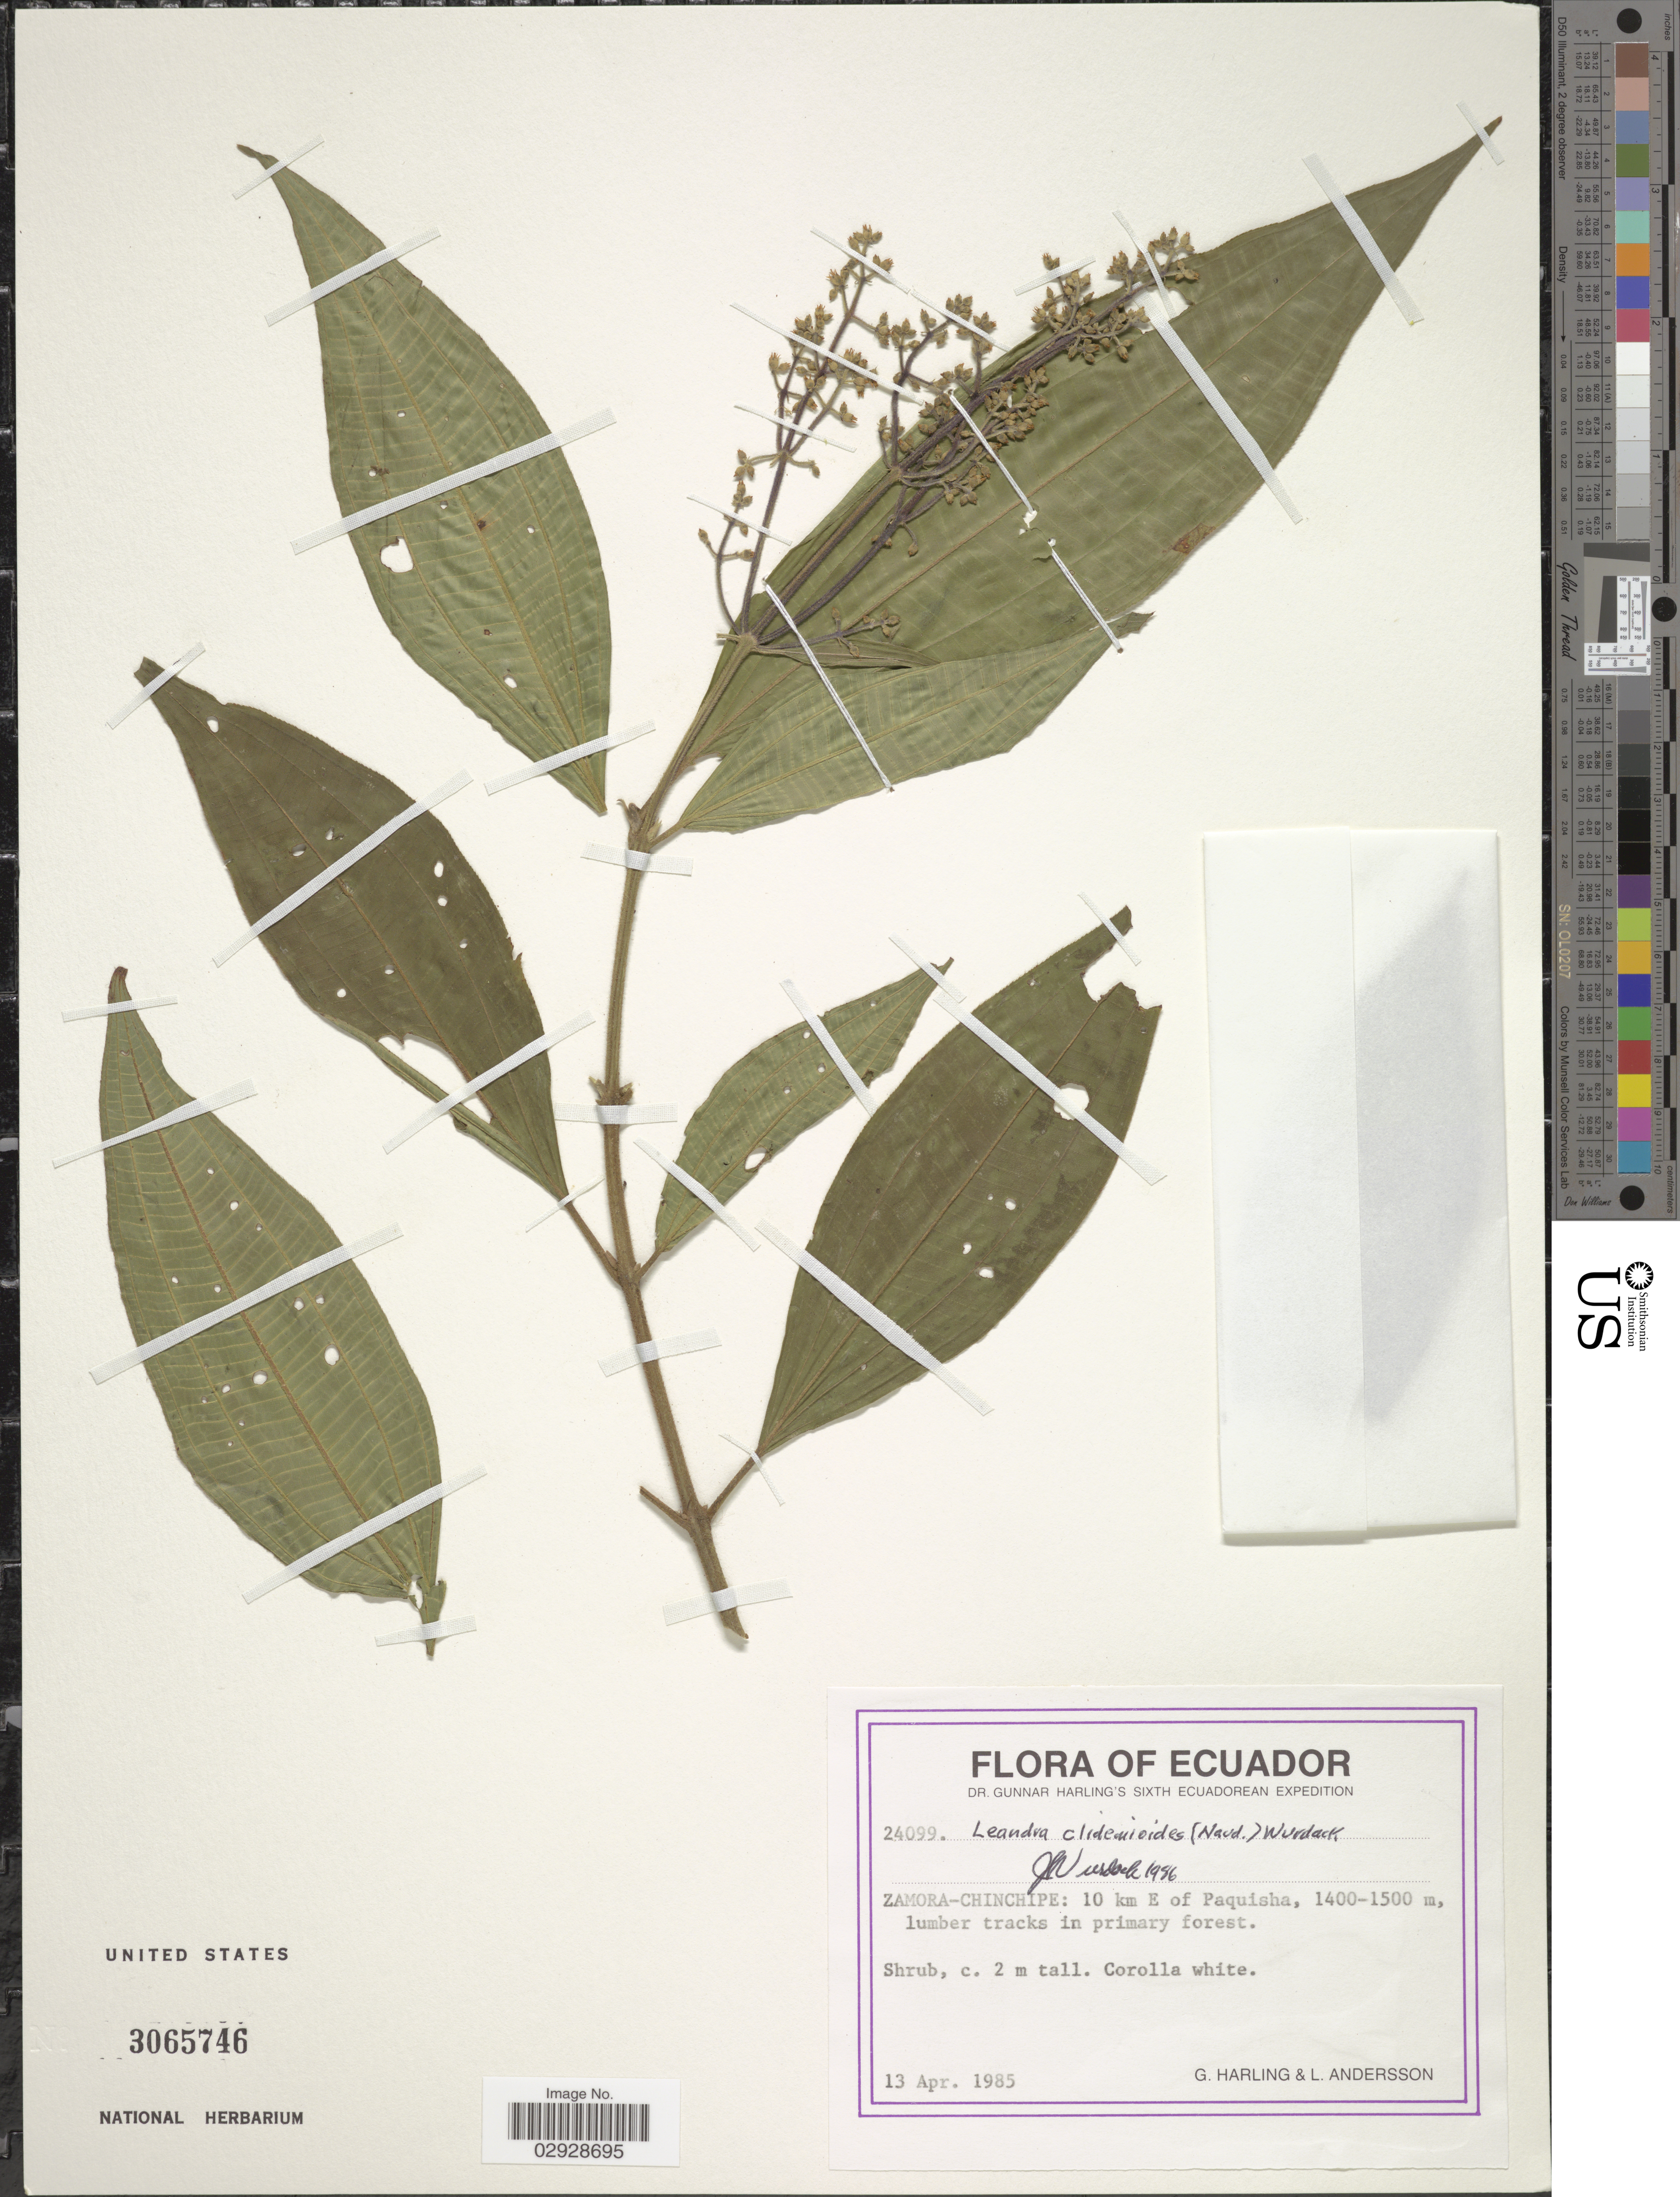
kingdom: Plantae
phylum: Tracheophyta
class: Magnoliopsida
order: Myrtales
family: Melastomataceae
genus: Leandra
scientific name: Leandra clidemioides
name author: (Naudin) Wurdack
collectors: G. Harling & L. Andersson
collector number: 24099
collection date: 1985-04-13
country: Ecuador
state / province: Zamora-Chinchipe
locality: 10 km E of Paquisha.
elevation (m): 1400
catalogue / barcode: US 3065746